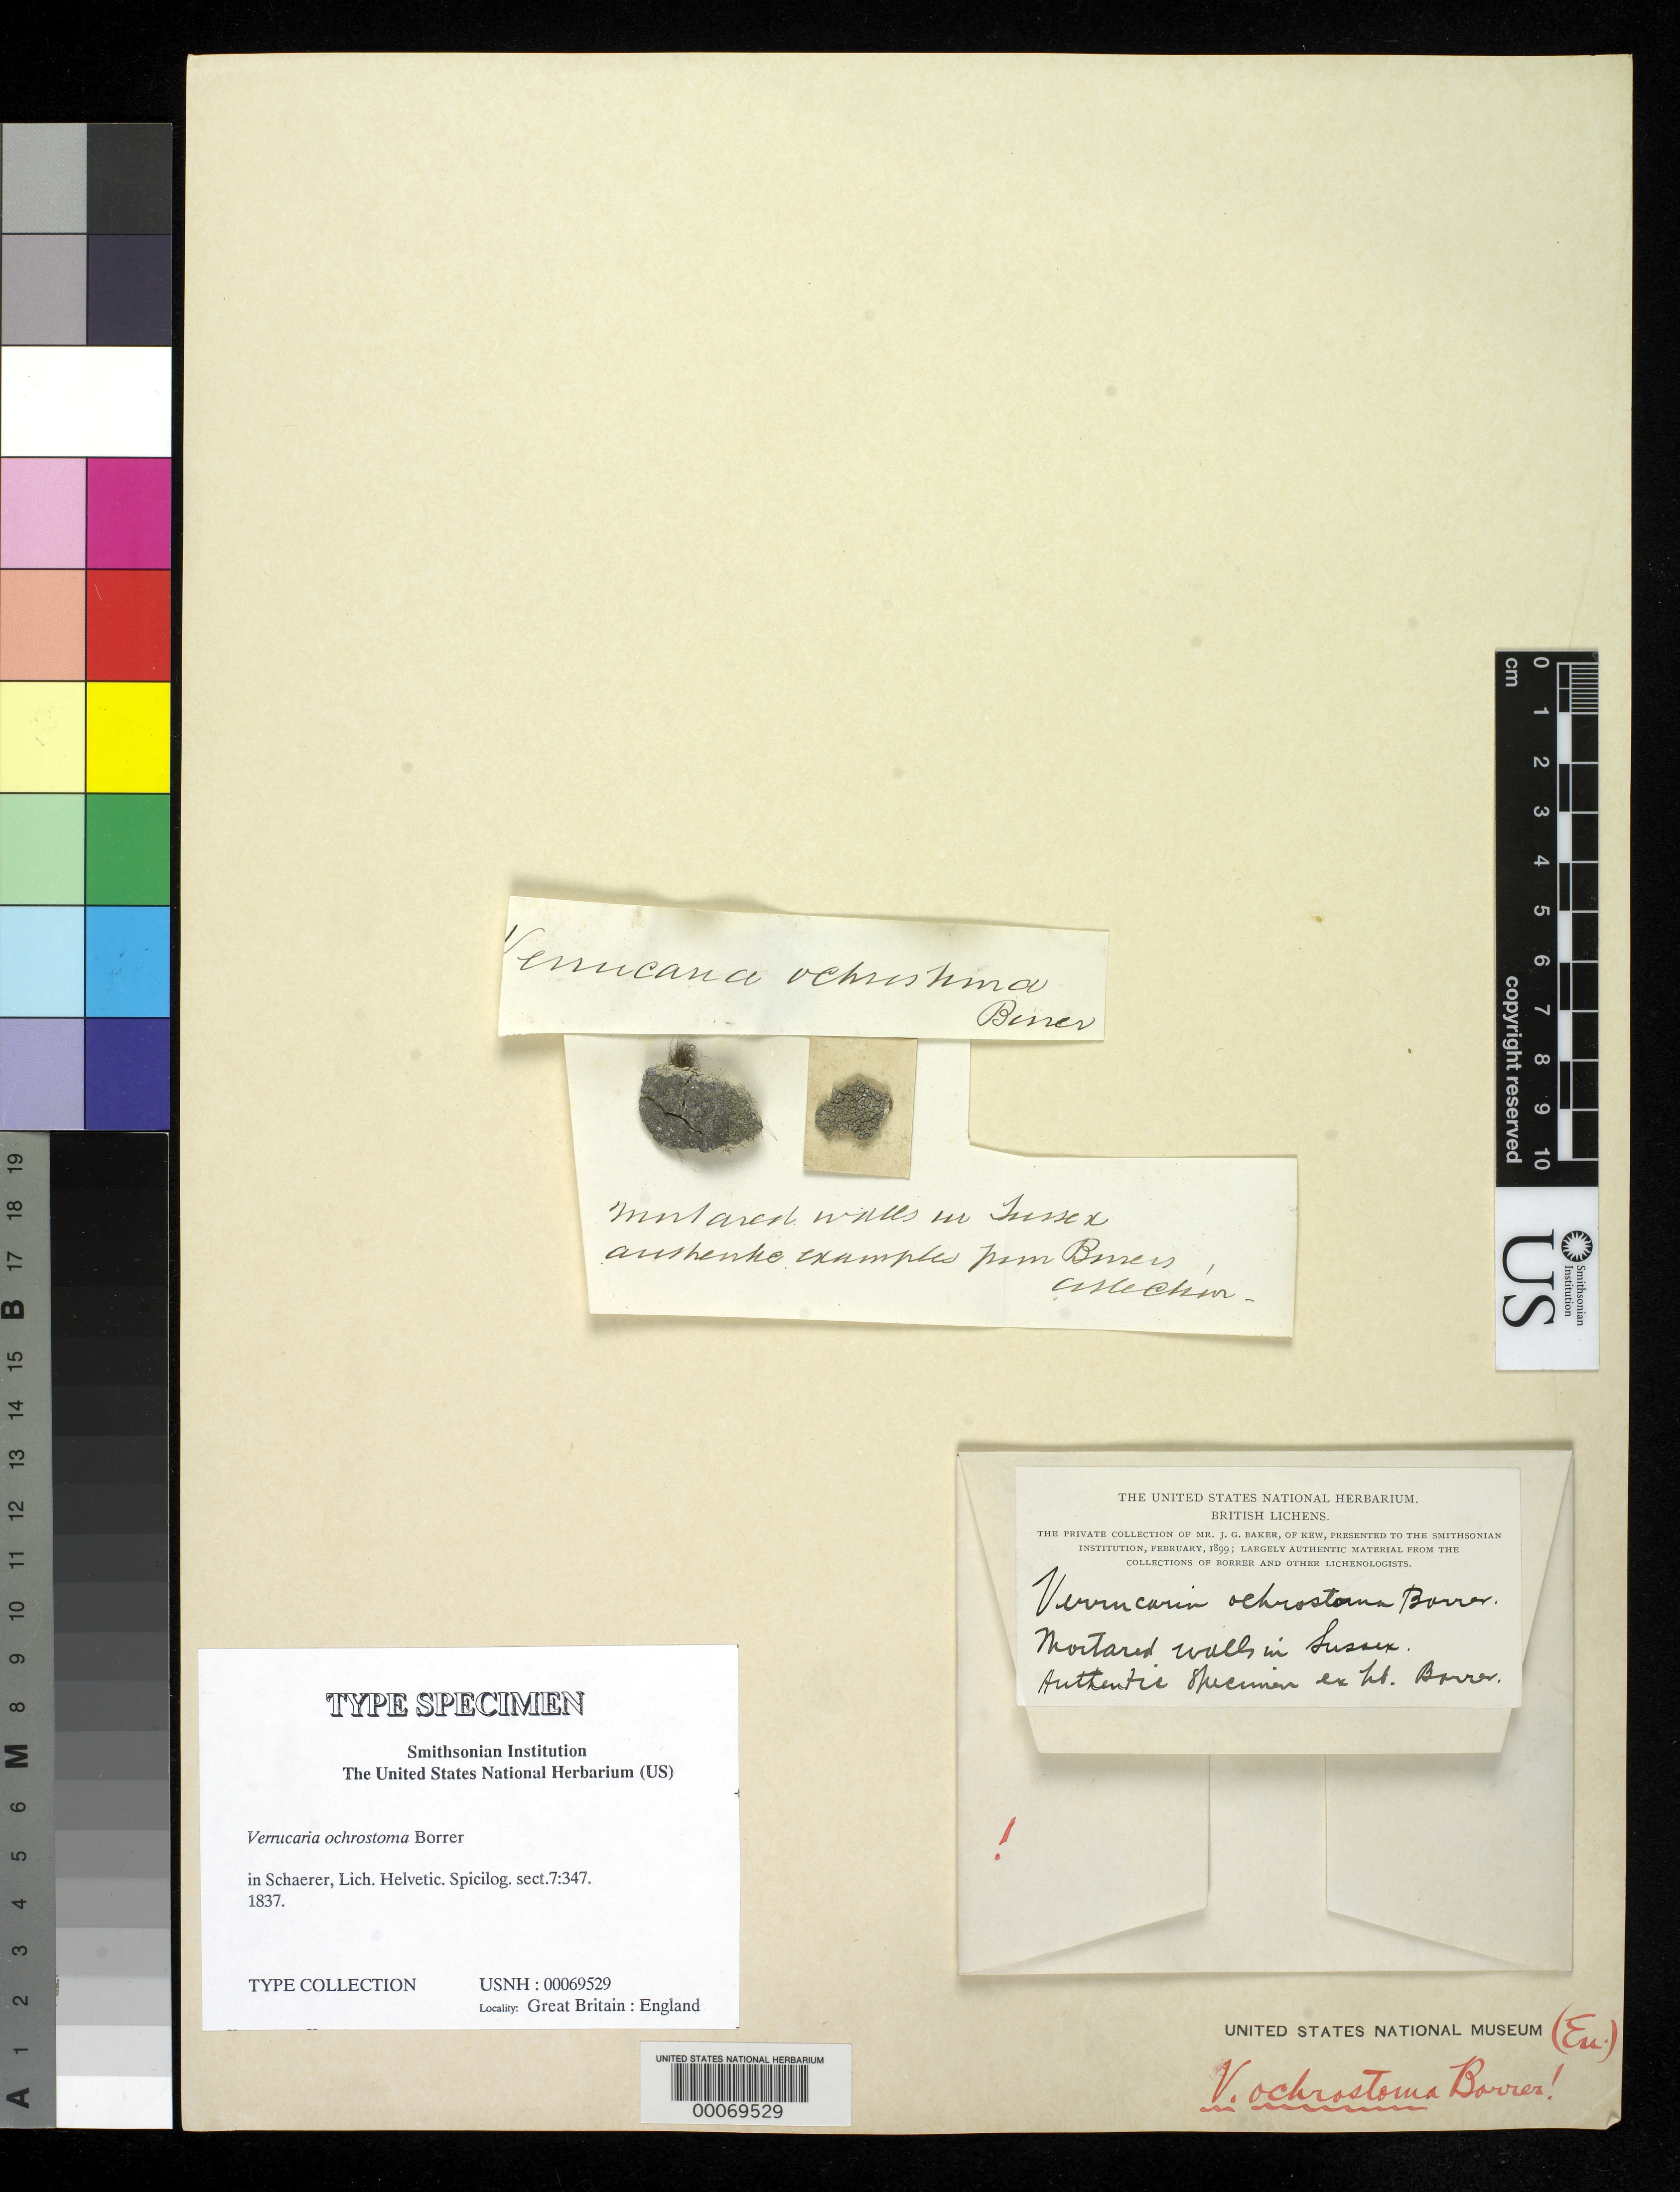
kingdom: Fungi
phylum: Ascomycota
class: Eurotiomycetes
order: Verrucariales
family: Verrucariaceae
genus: Verrucaria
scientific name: Verrucaria ochrostoma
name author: Borrer in Schaer.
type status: Type Collection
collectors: W. Borrer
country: United Kingdom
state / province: England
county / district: Sussex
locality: Mortared walls in Sussex.